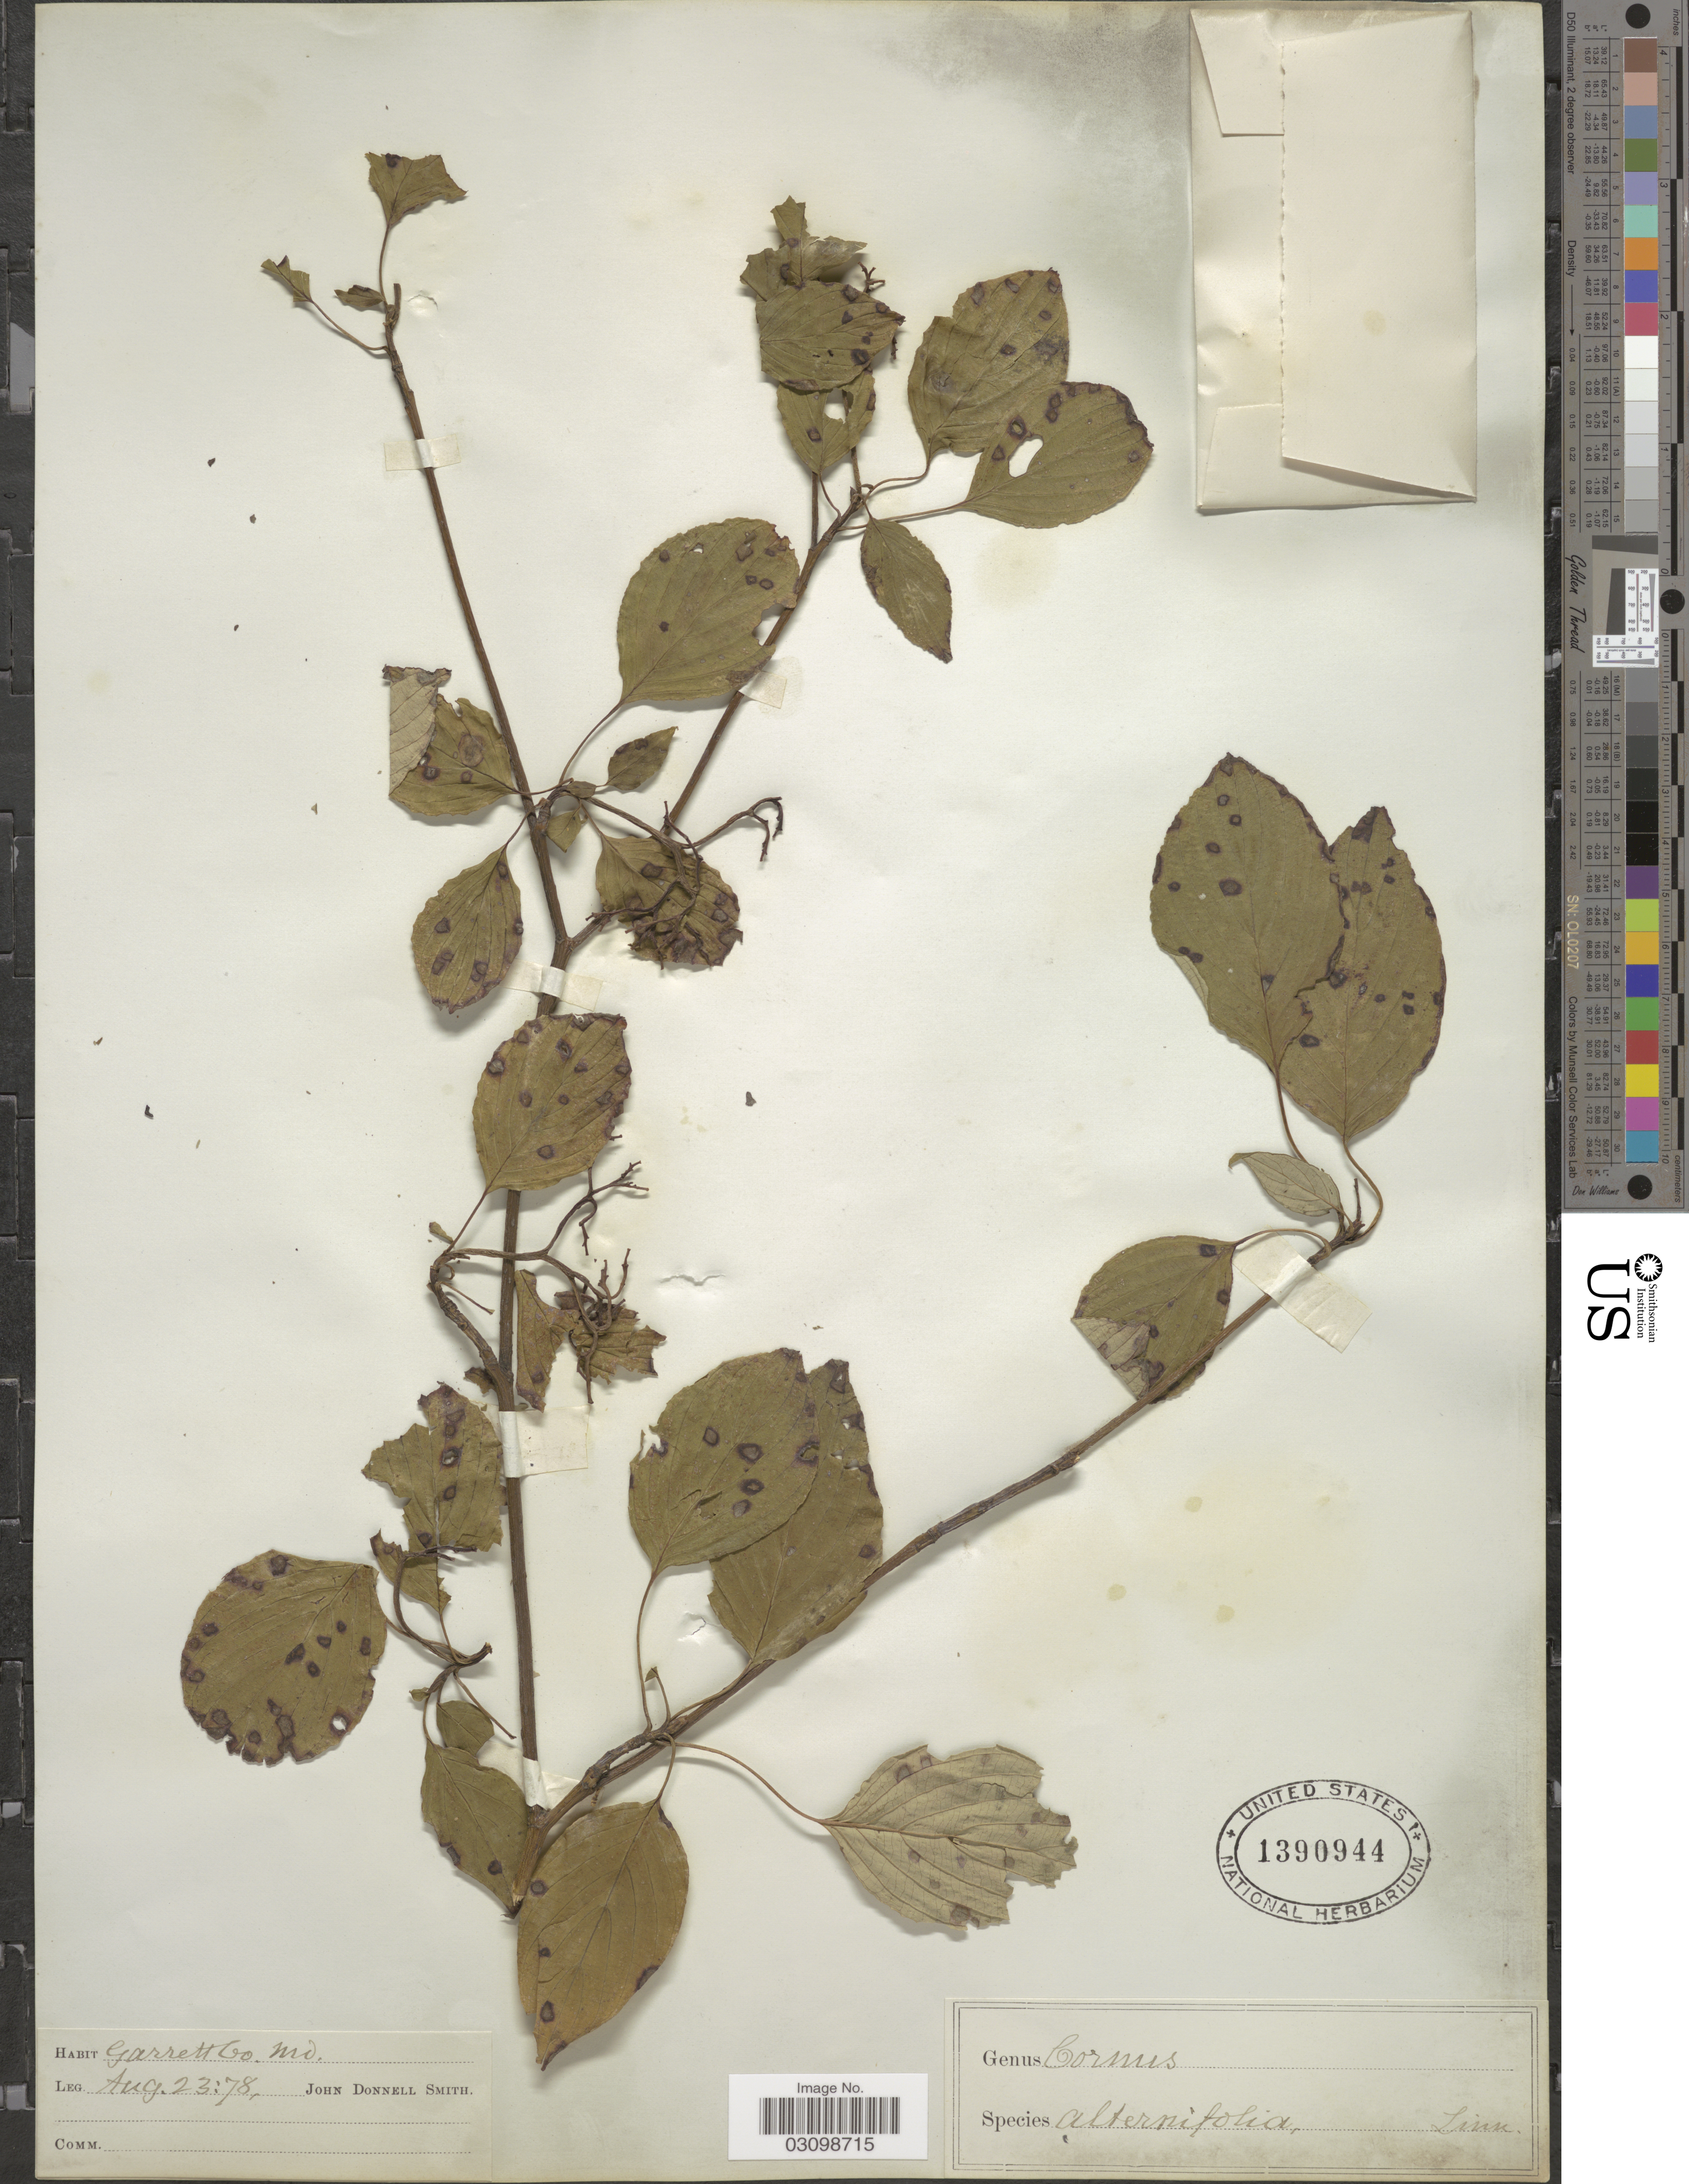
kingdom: Plantae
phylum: Tracheophyta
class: Magnoliopsida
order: Cornales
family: Cornaceae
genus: Cornus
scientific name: Cornus alternifolia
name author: L.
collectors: J. Donnell Smith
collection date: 1878-08-23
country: United States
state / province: Maryland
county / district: Garrett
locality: Garrett Co. Md.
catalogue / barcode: US 1390944